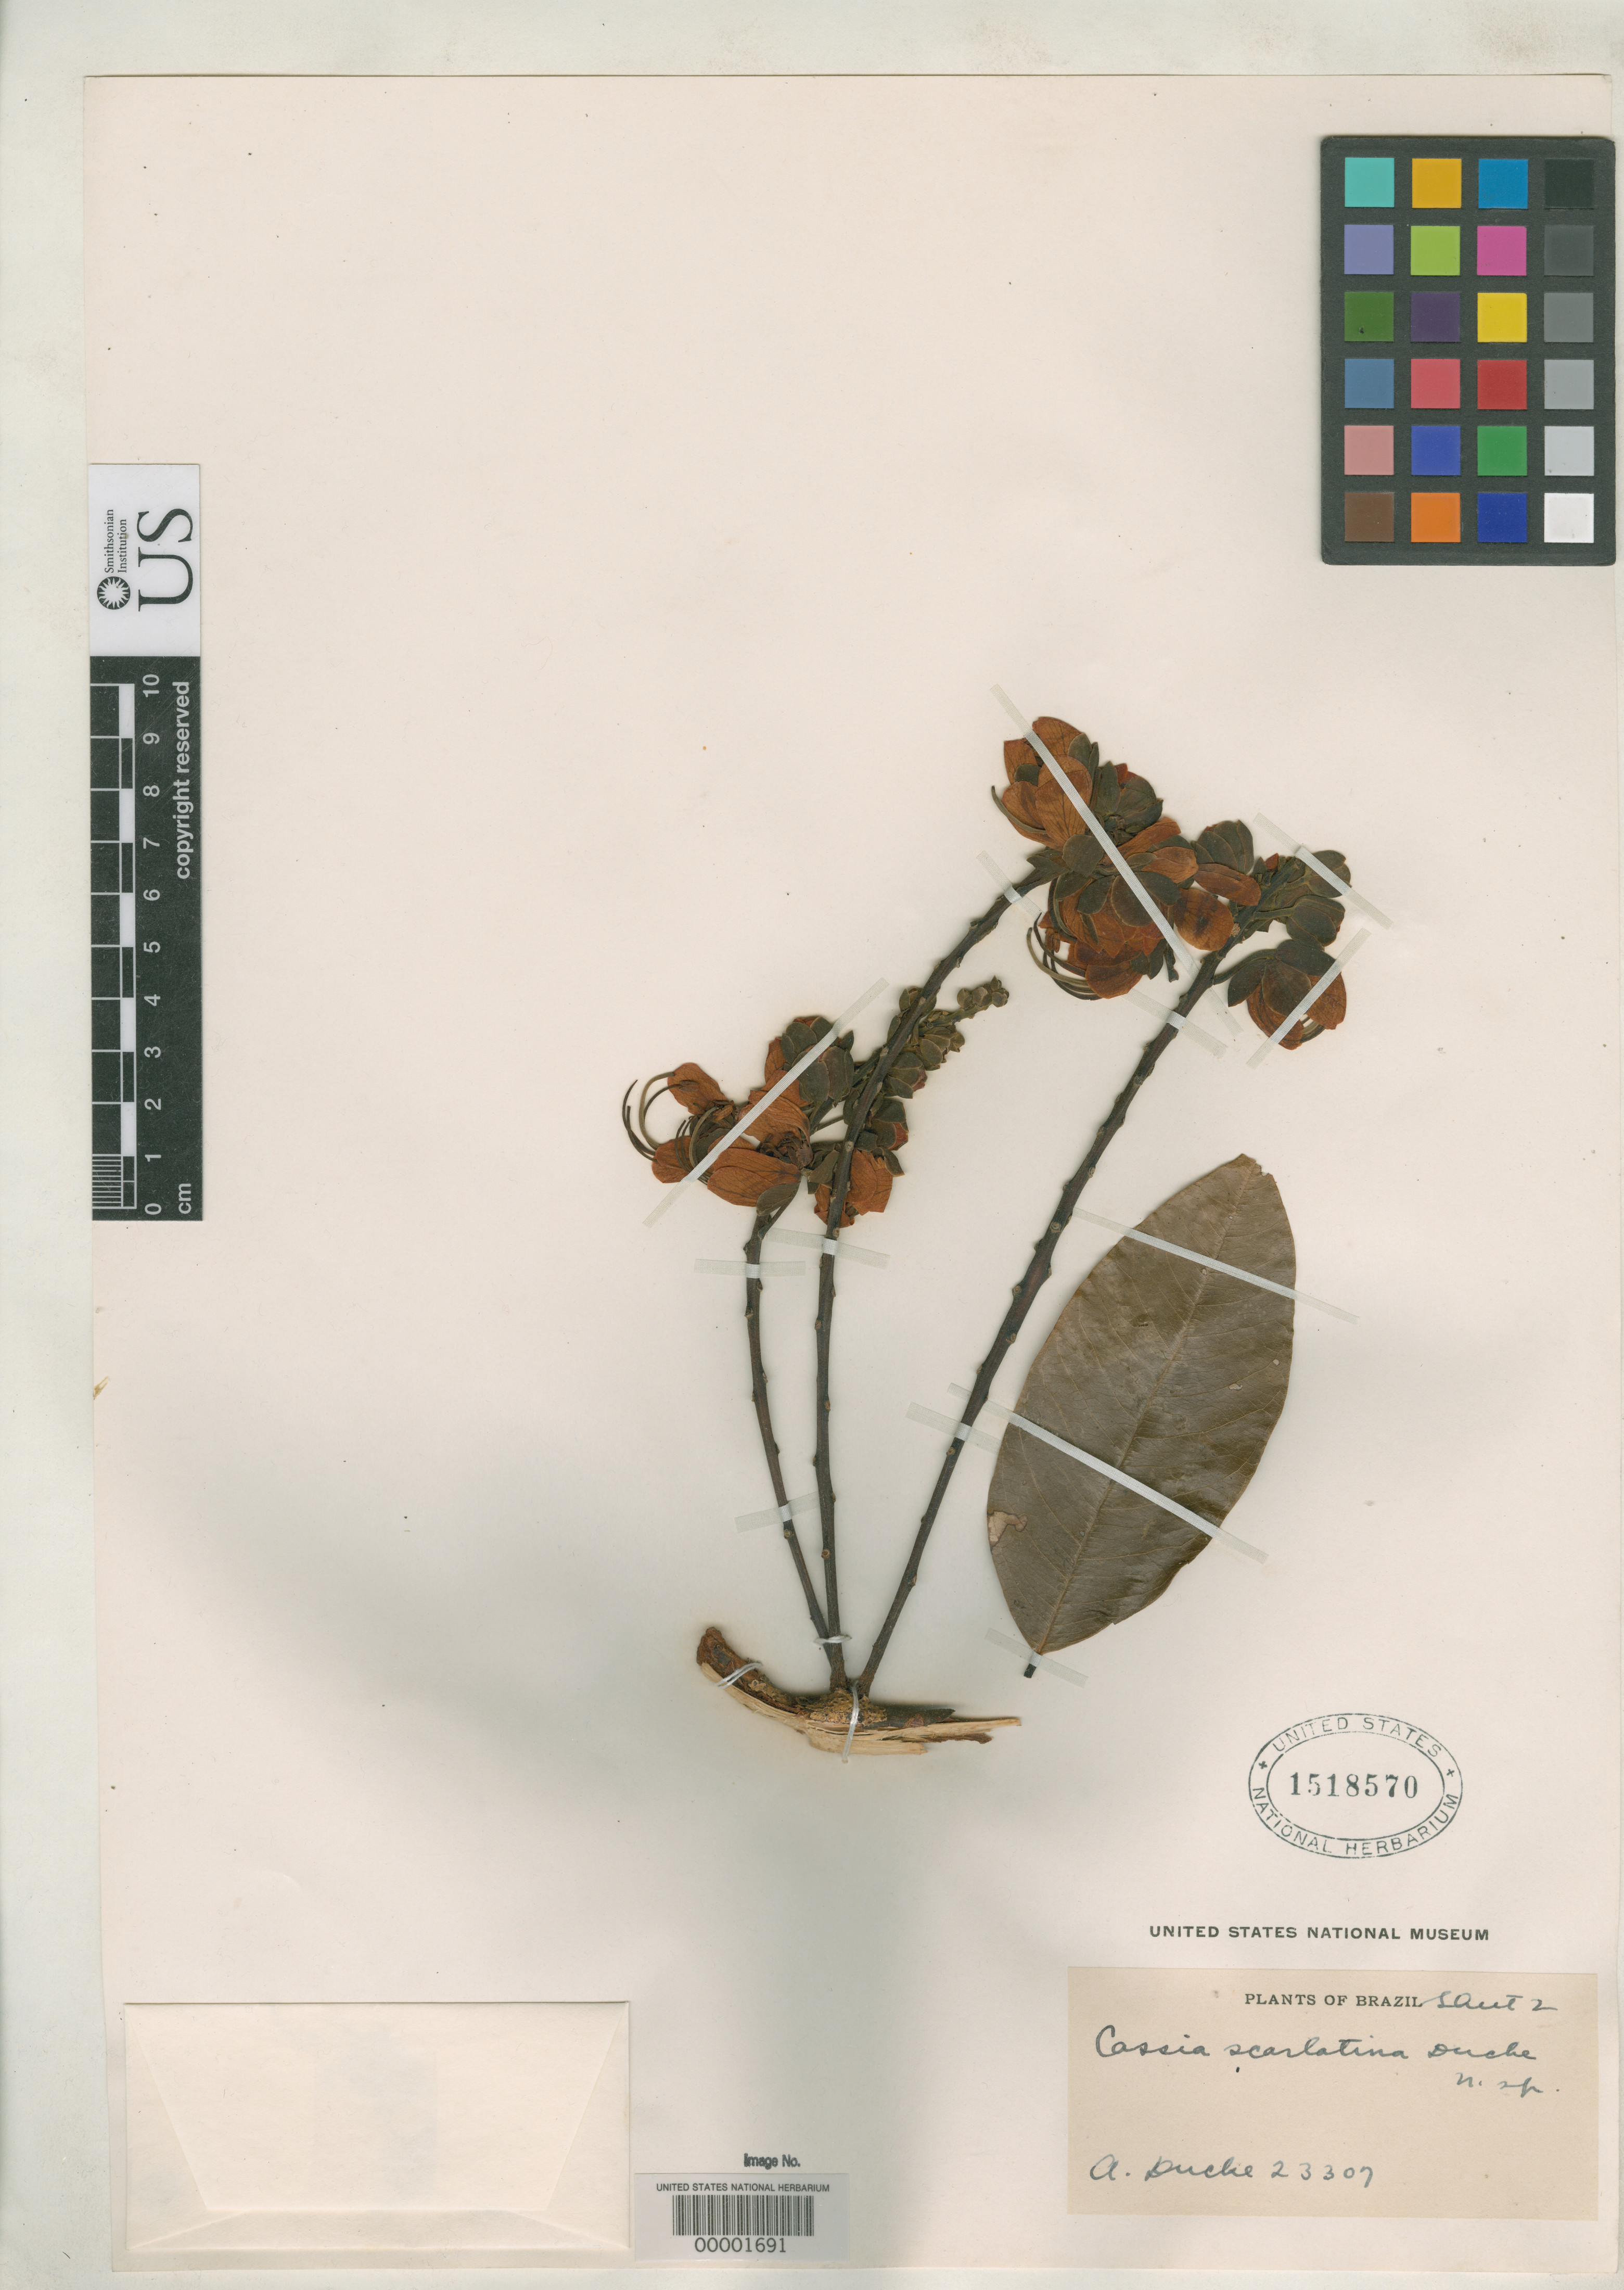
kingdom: Plantae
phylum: Tracheophyta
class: Magnoliopsida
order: Fabales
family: Fabaceae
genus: Cassia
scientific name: Cassia scarlatina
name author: Ducke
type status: Type Fragment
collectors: A. Ducke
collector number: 23307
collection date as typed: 20 Aug 1929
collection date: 1929-08-20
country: Brazil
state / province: Amazonas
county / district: São Paulo de Olivença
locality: Rio Solimoes, Sao Paulo de Olivenca.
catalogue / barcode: US 1518570